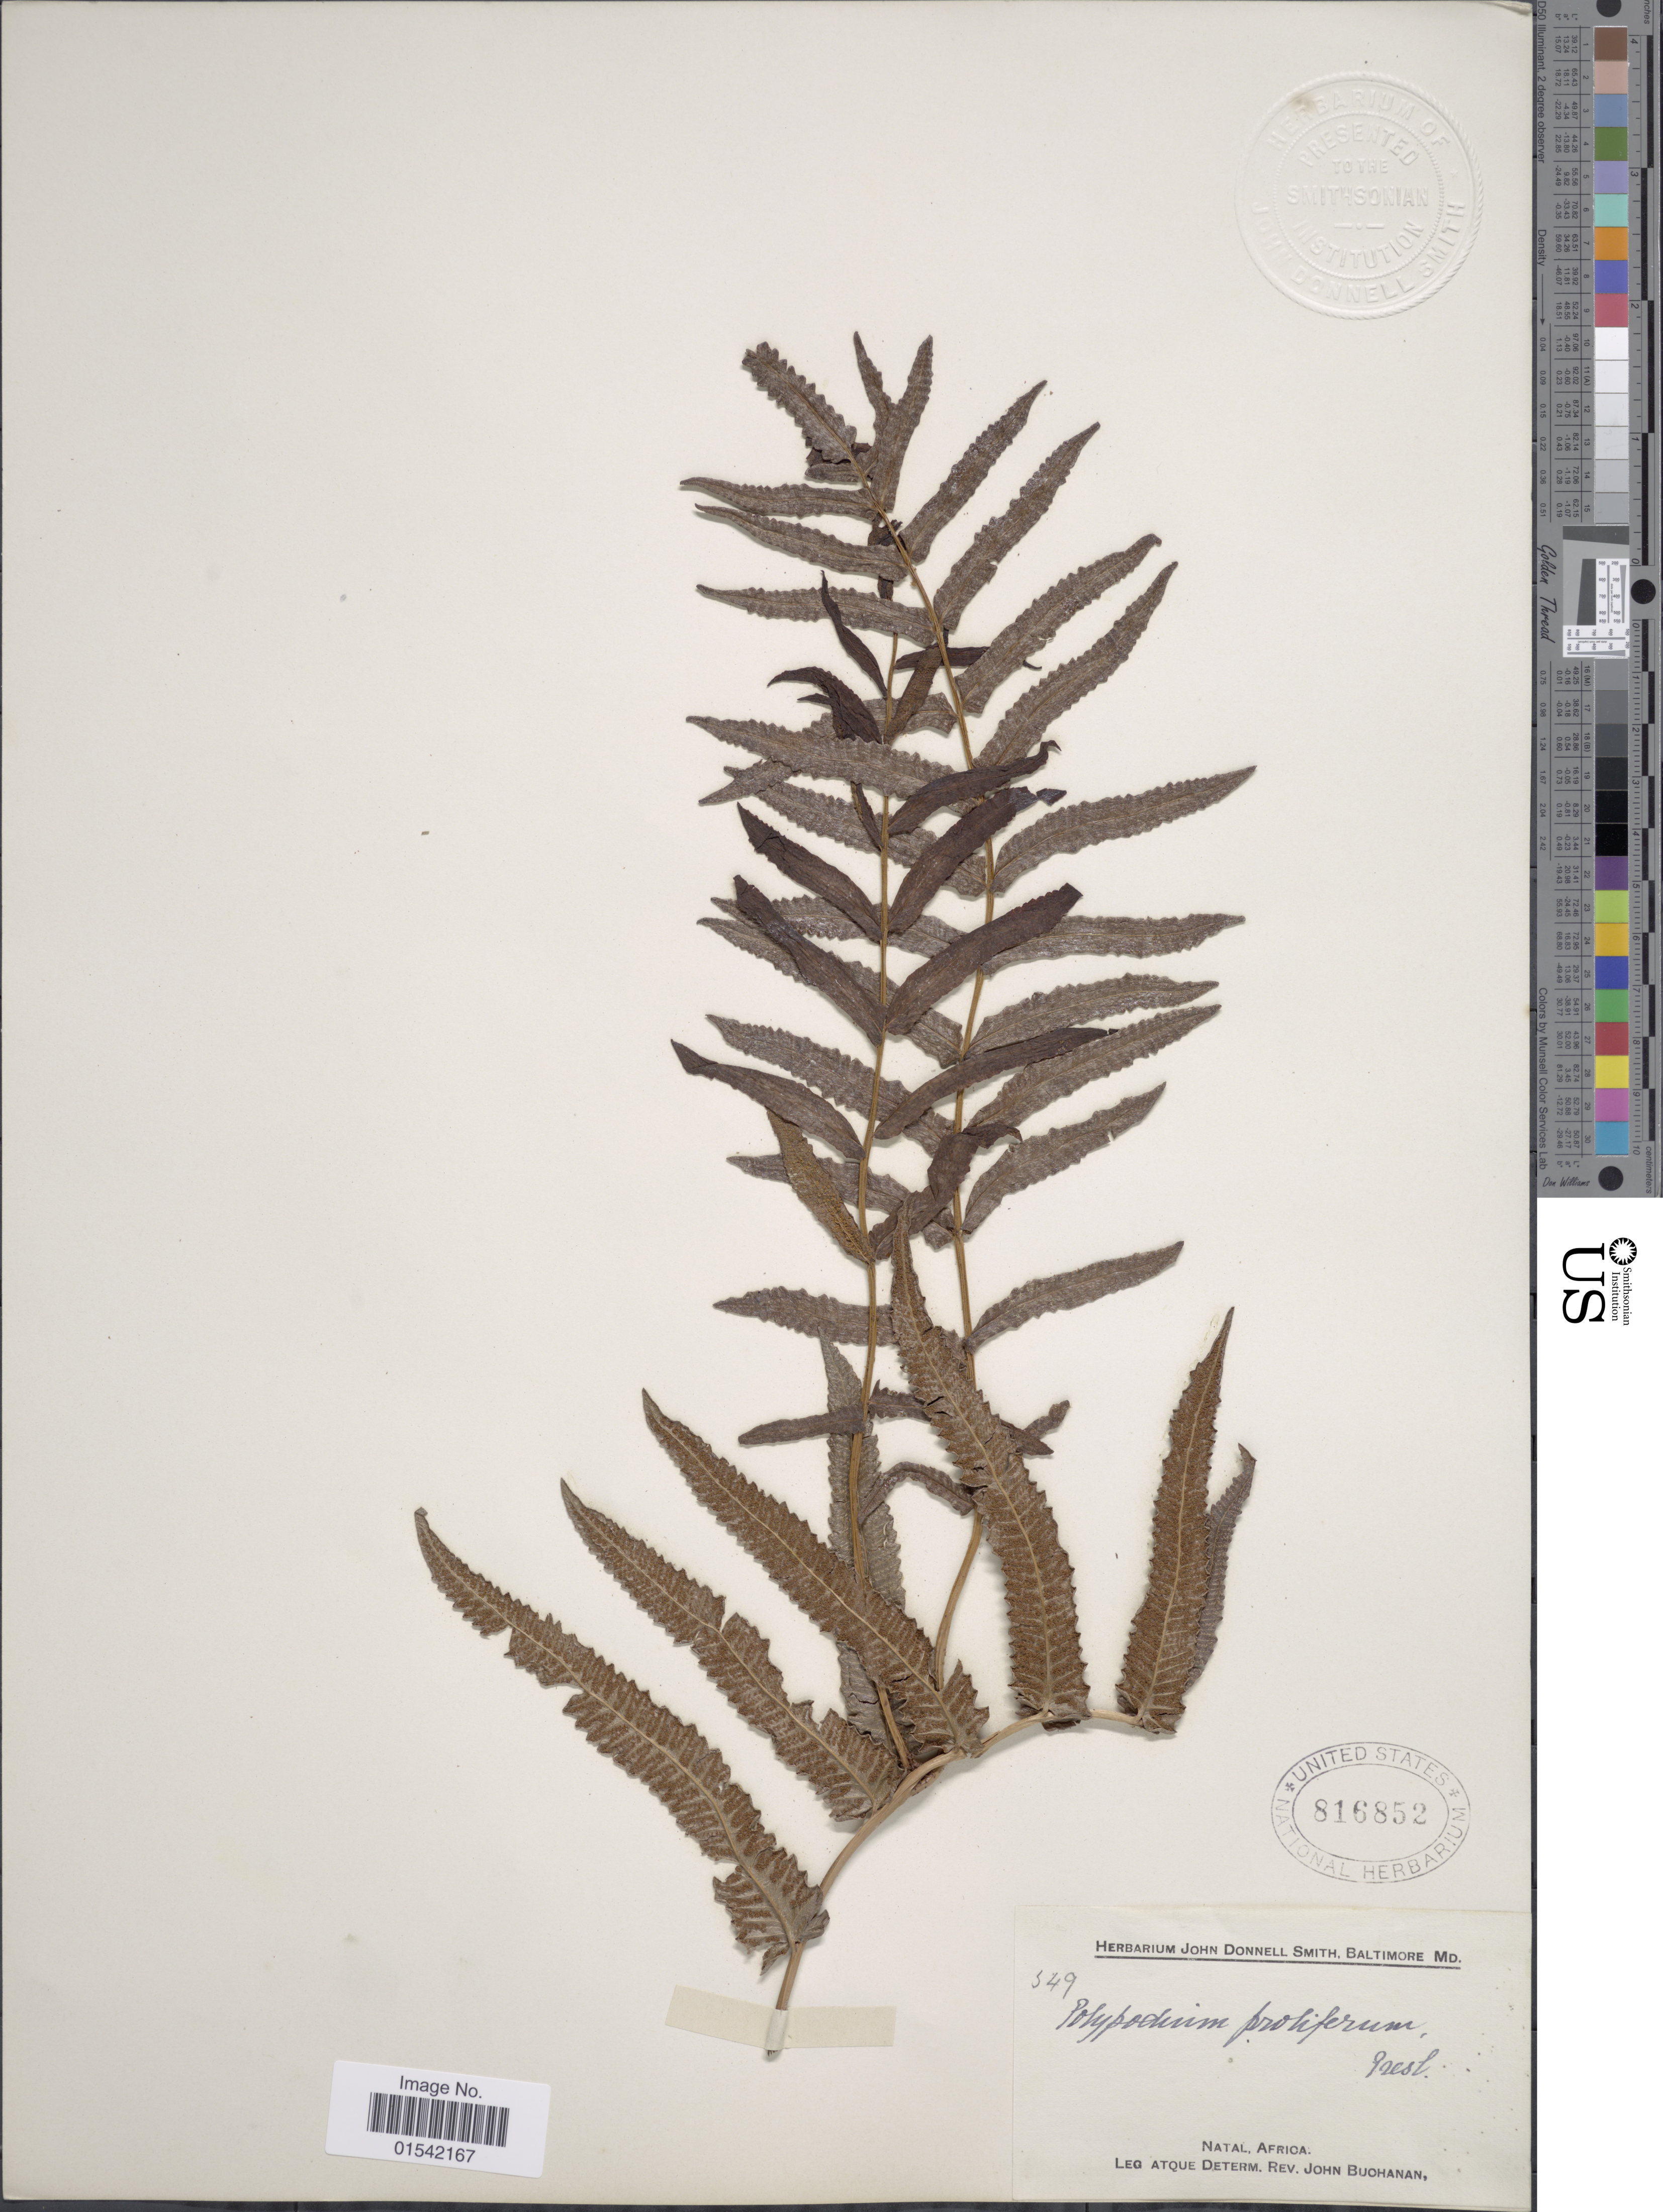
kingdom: Plantae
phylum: Tracheophyta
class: Polypodiopsida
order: Polypodiales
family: Thelypteridaceae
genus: Ampelopteris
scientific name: Ampelopteris prolifera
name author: (Retz.) Copel.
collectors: J. Buchanan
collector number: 549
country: South Africa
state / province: KwaZulu-Natal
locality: Natal, Africa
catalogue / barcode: US 816852